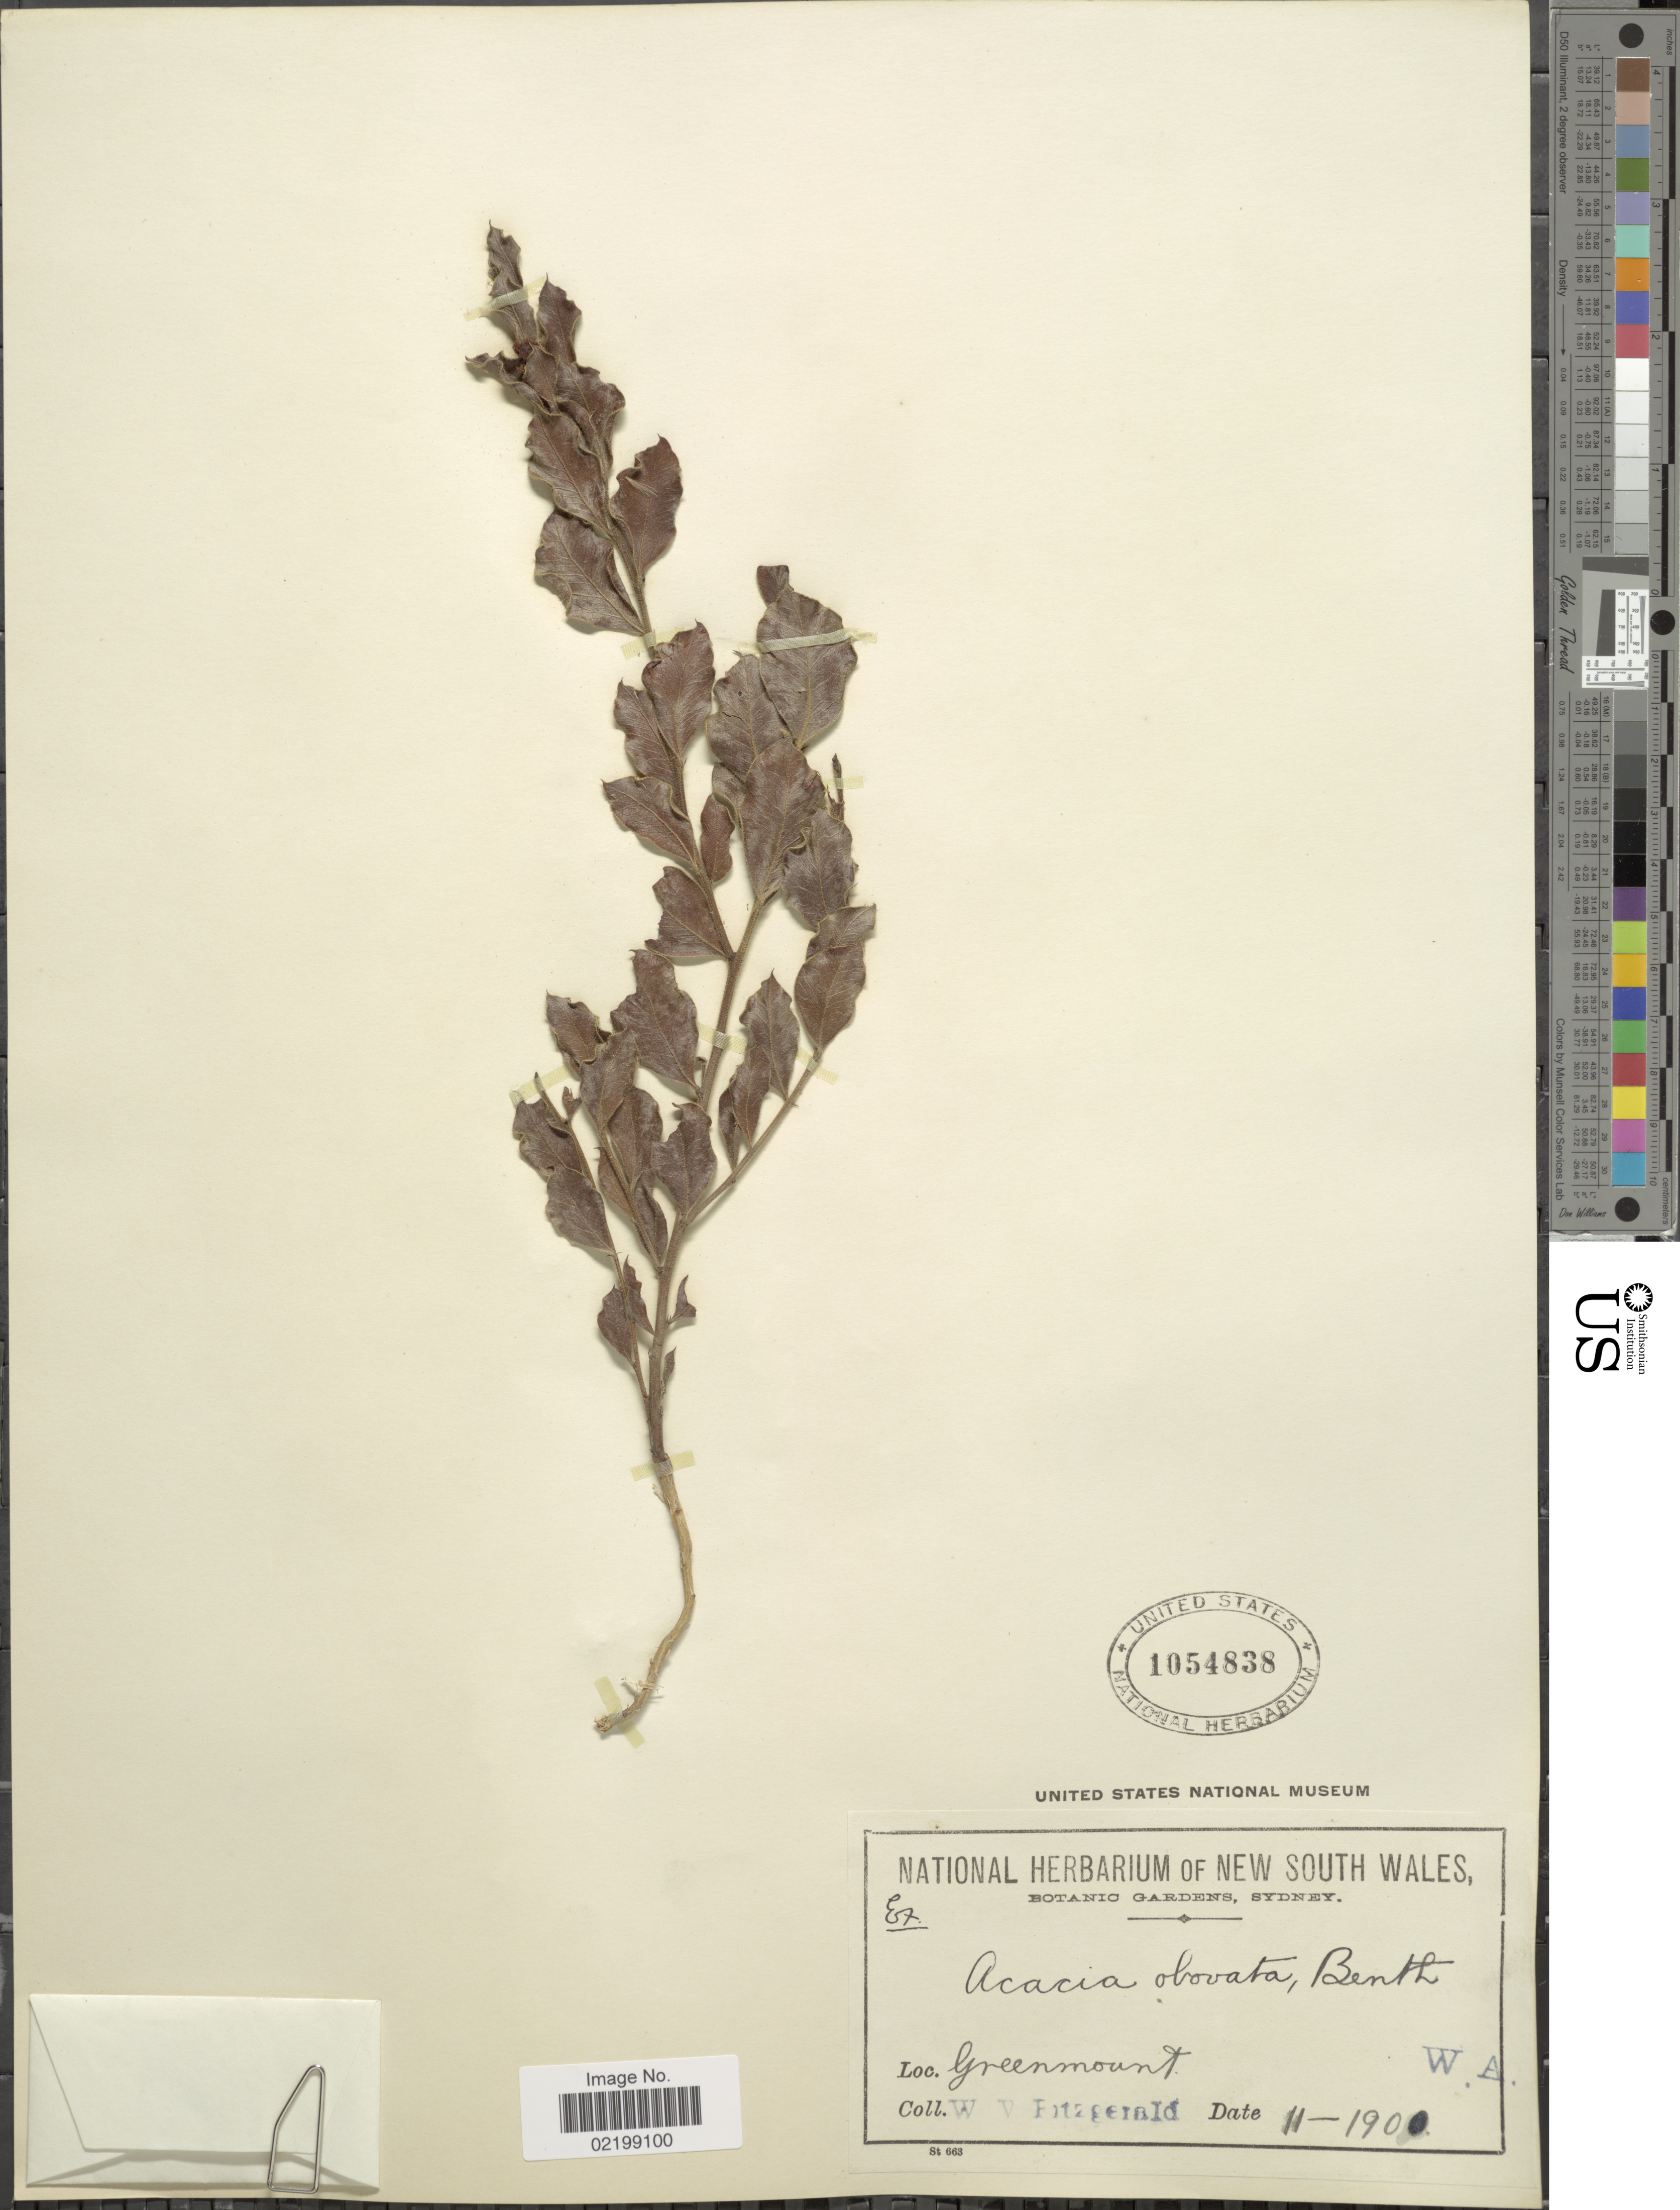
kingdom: Plantae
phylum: Tracheophyta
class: Magnoliopsida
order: Fabales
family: Fabaceae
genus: Acacia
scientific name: Acacia obovata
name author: Benth.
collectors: W. Fitzgerald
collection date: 1900-11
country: Australia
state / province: Western Australia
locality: Greenmount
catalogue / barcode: US 1054838